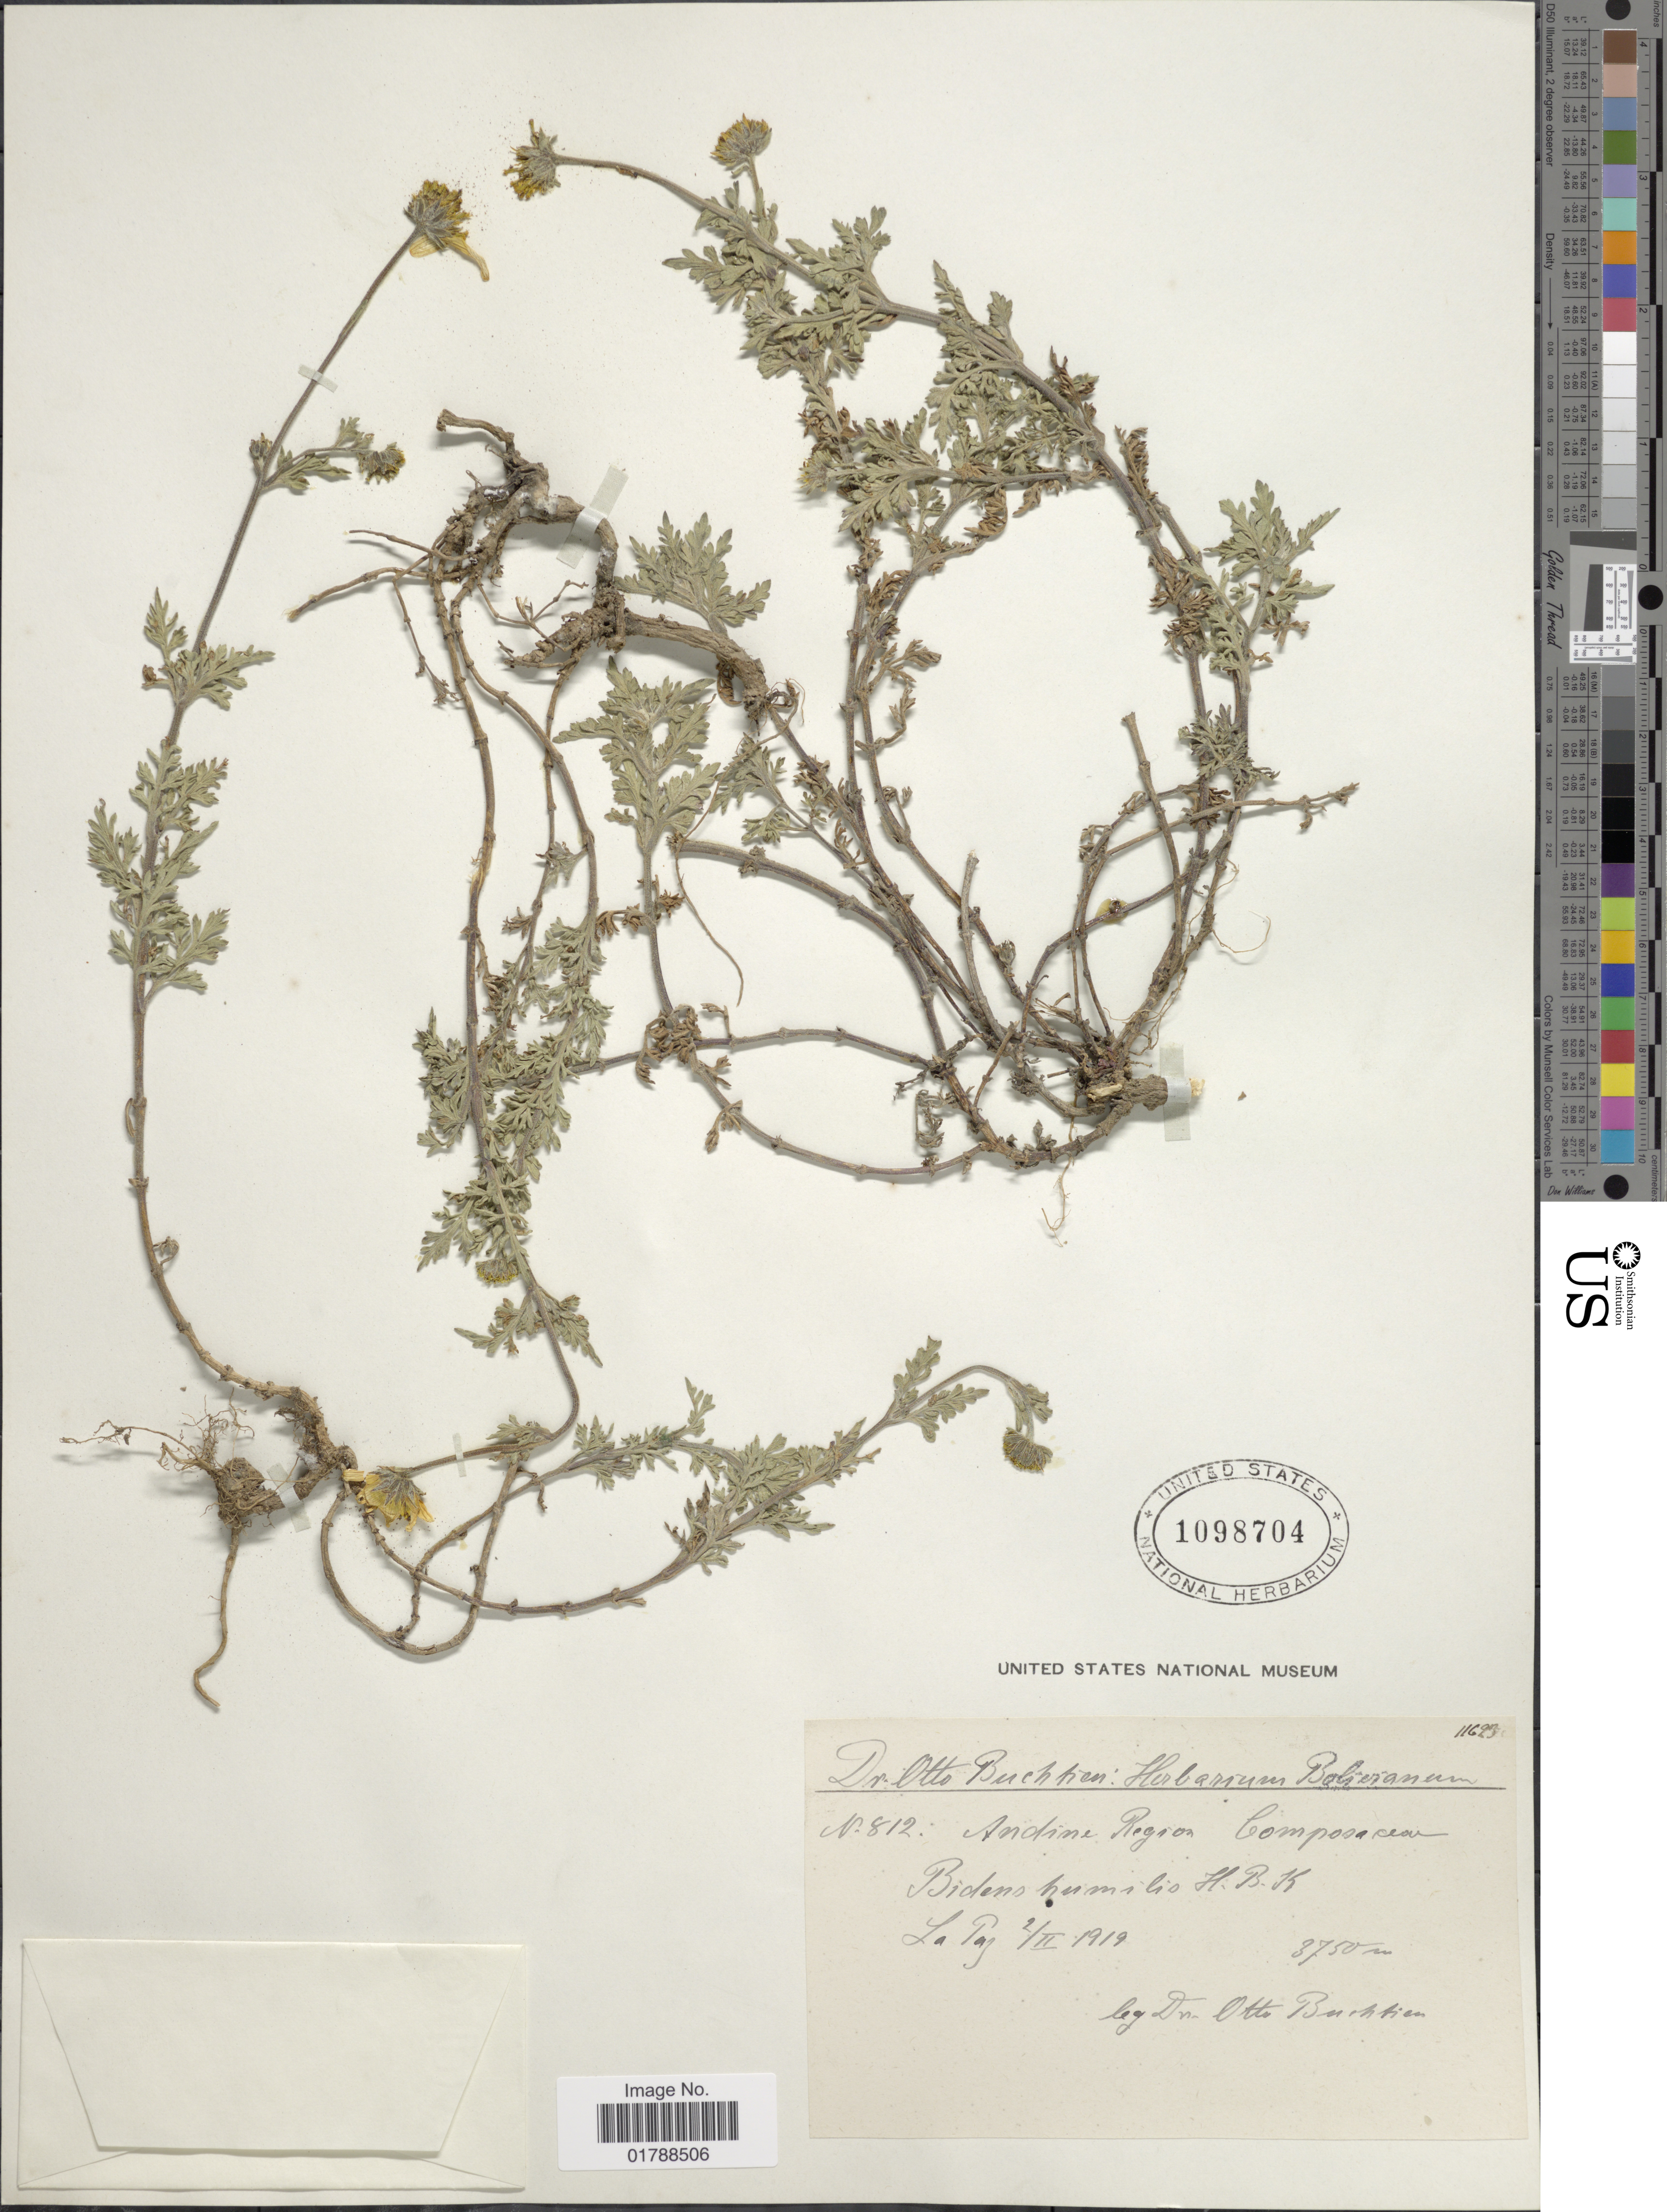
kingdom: Plantae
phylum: Tracheophyta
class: Magnoliopsida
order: Asterales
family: Asteraceae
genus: Bidens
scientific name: Bidens humilis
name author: Kunth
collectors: O. Buchtien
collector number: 812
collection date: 1919-02-02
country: Bolivia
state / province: La Paz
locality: Andine Region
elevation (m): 3750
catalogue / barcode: US 198704